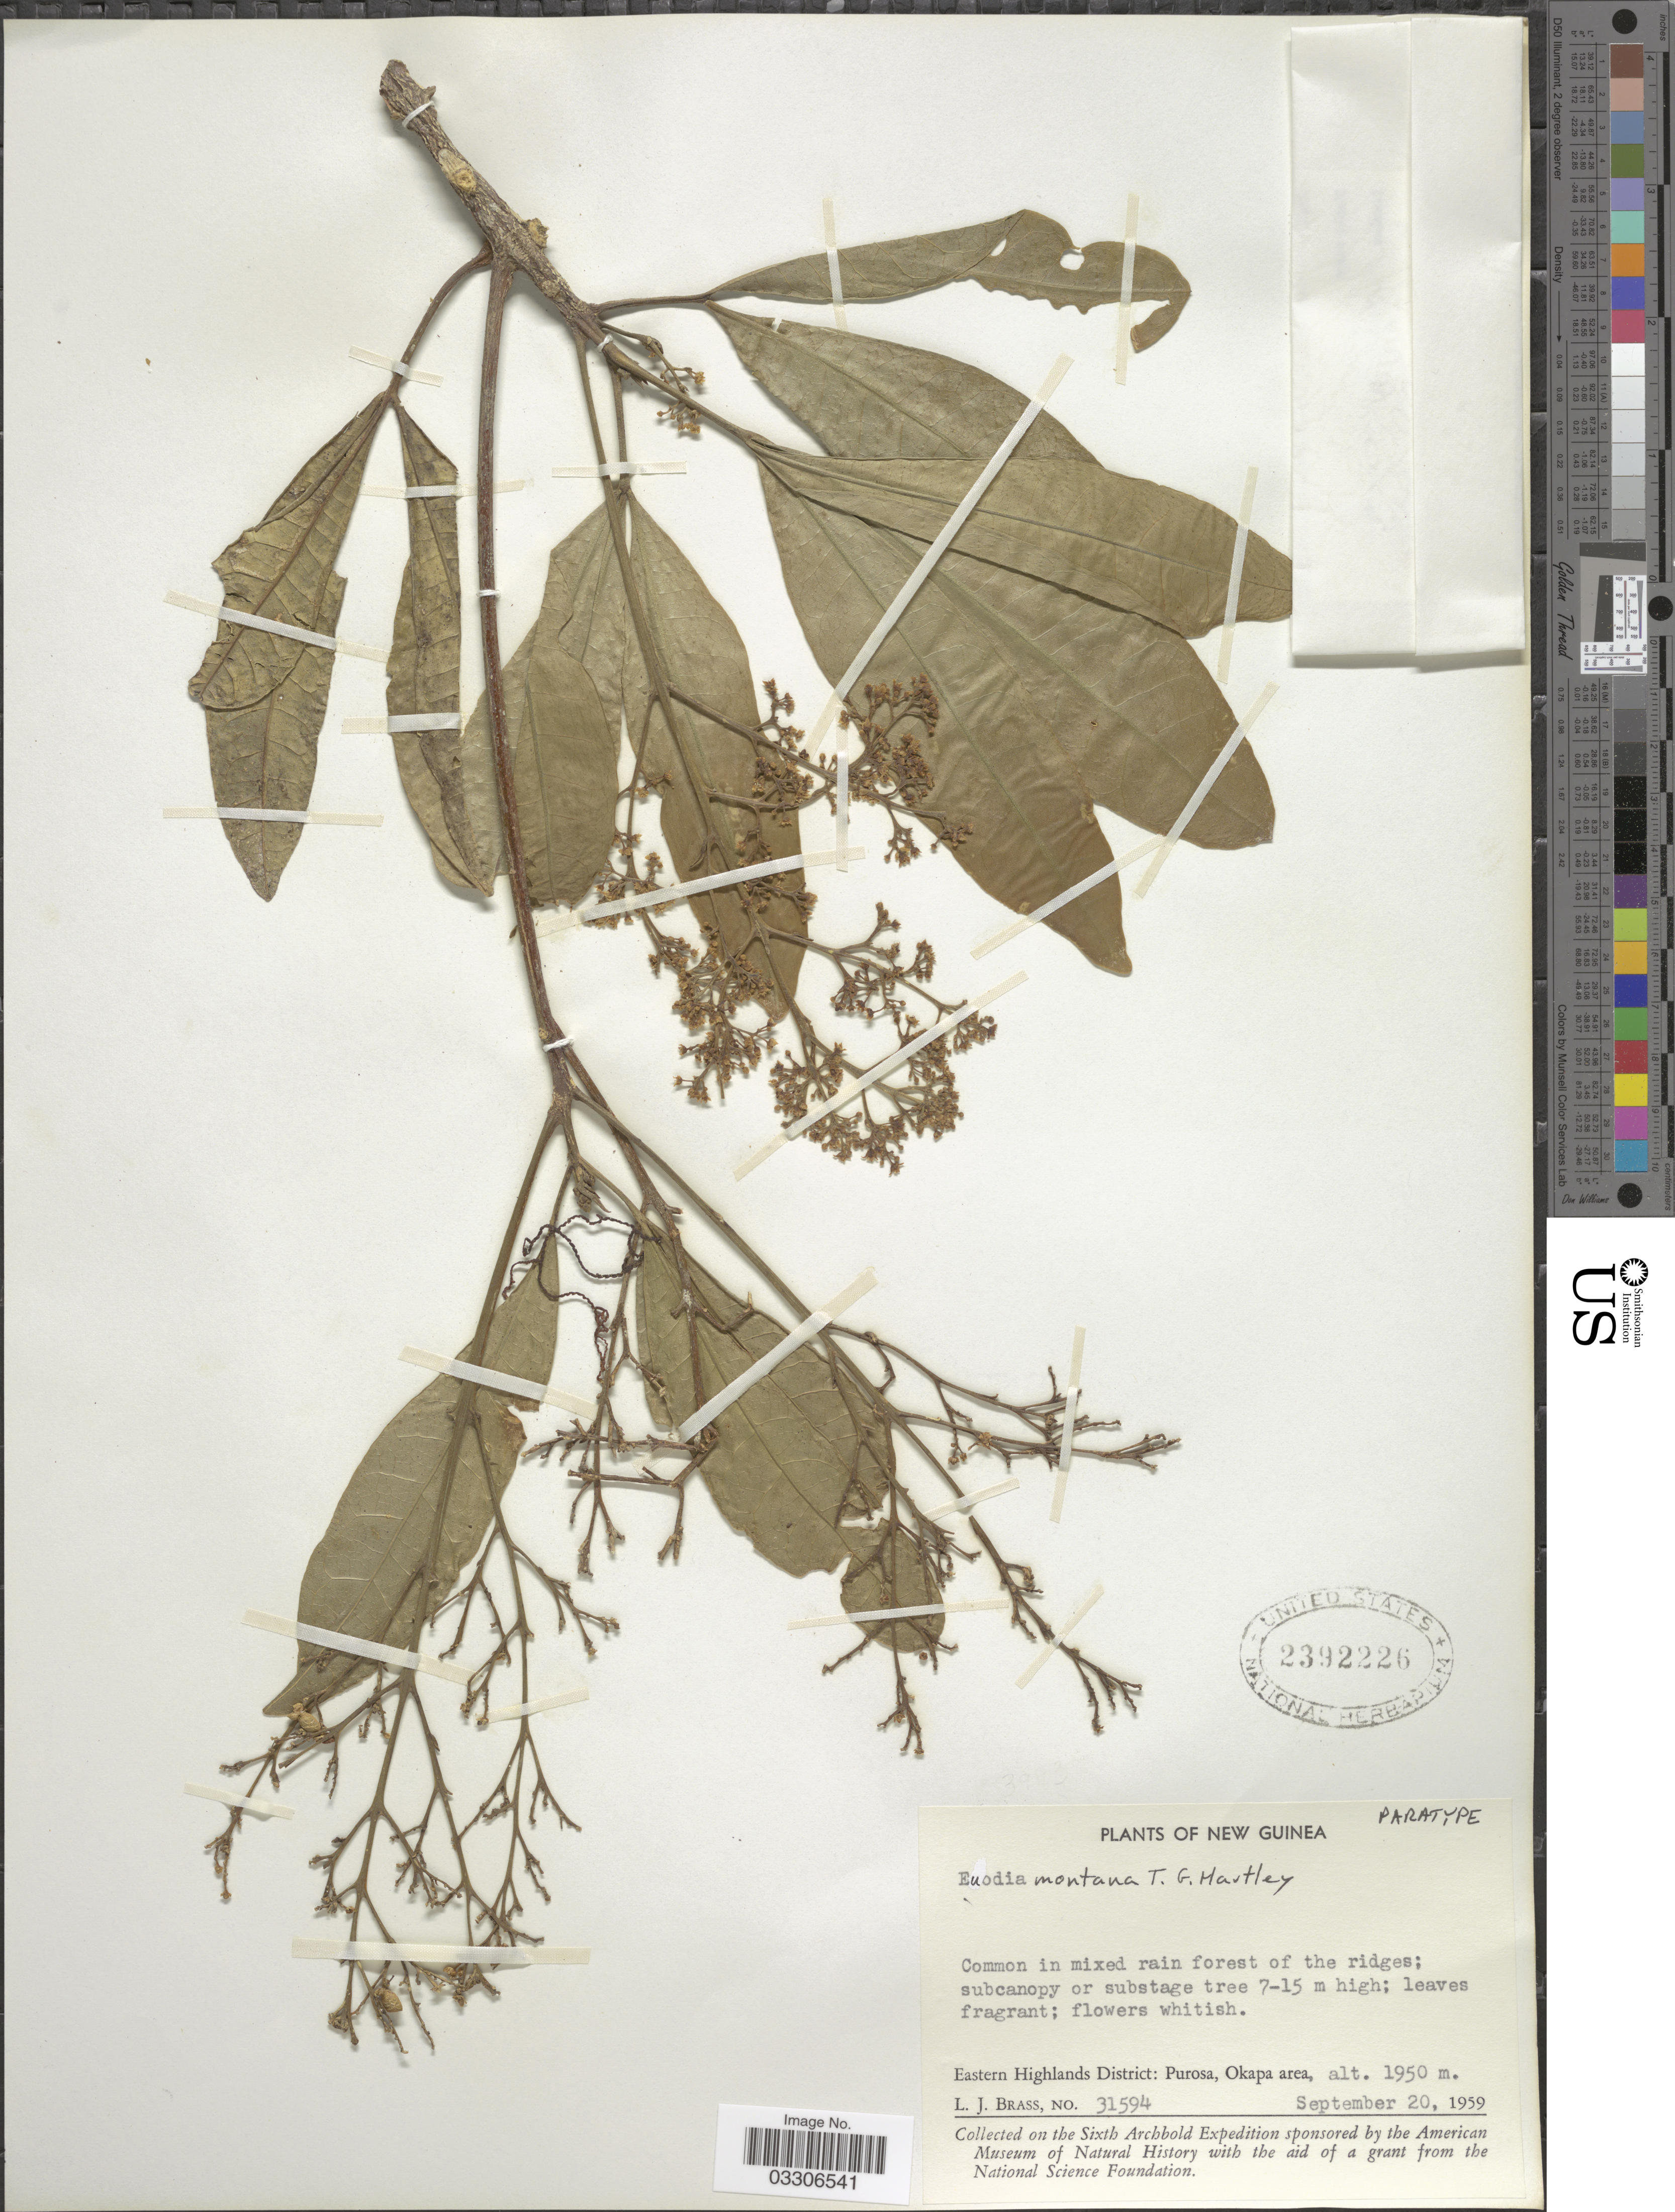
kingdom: Plantae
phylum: Tracheophyta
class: Magnoliopsida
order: Sapindales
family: Rutaceae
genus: Euodia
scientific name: Euodia montana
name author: T.G. Hartley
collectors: L. J. Brass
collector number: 31594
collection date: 1959-09-20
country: Papua New Guinea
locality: Eastern Highlands District: Purosa, Okapa area.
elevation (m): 1950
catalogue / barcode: US 2392226